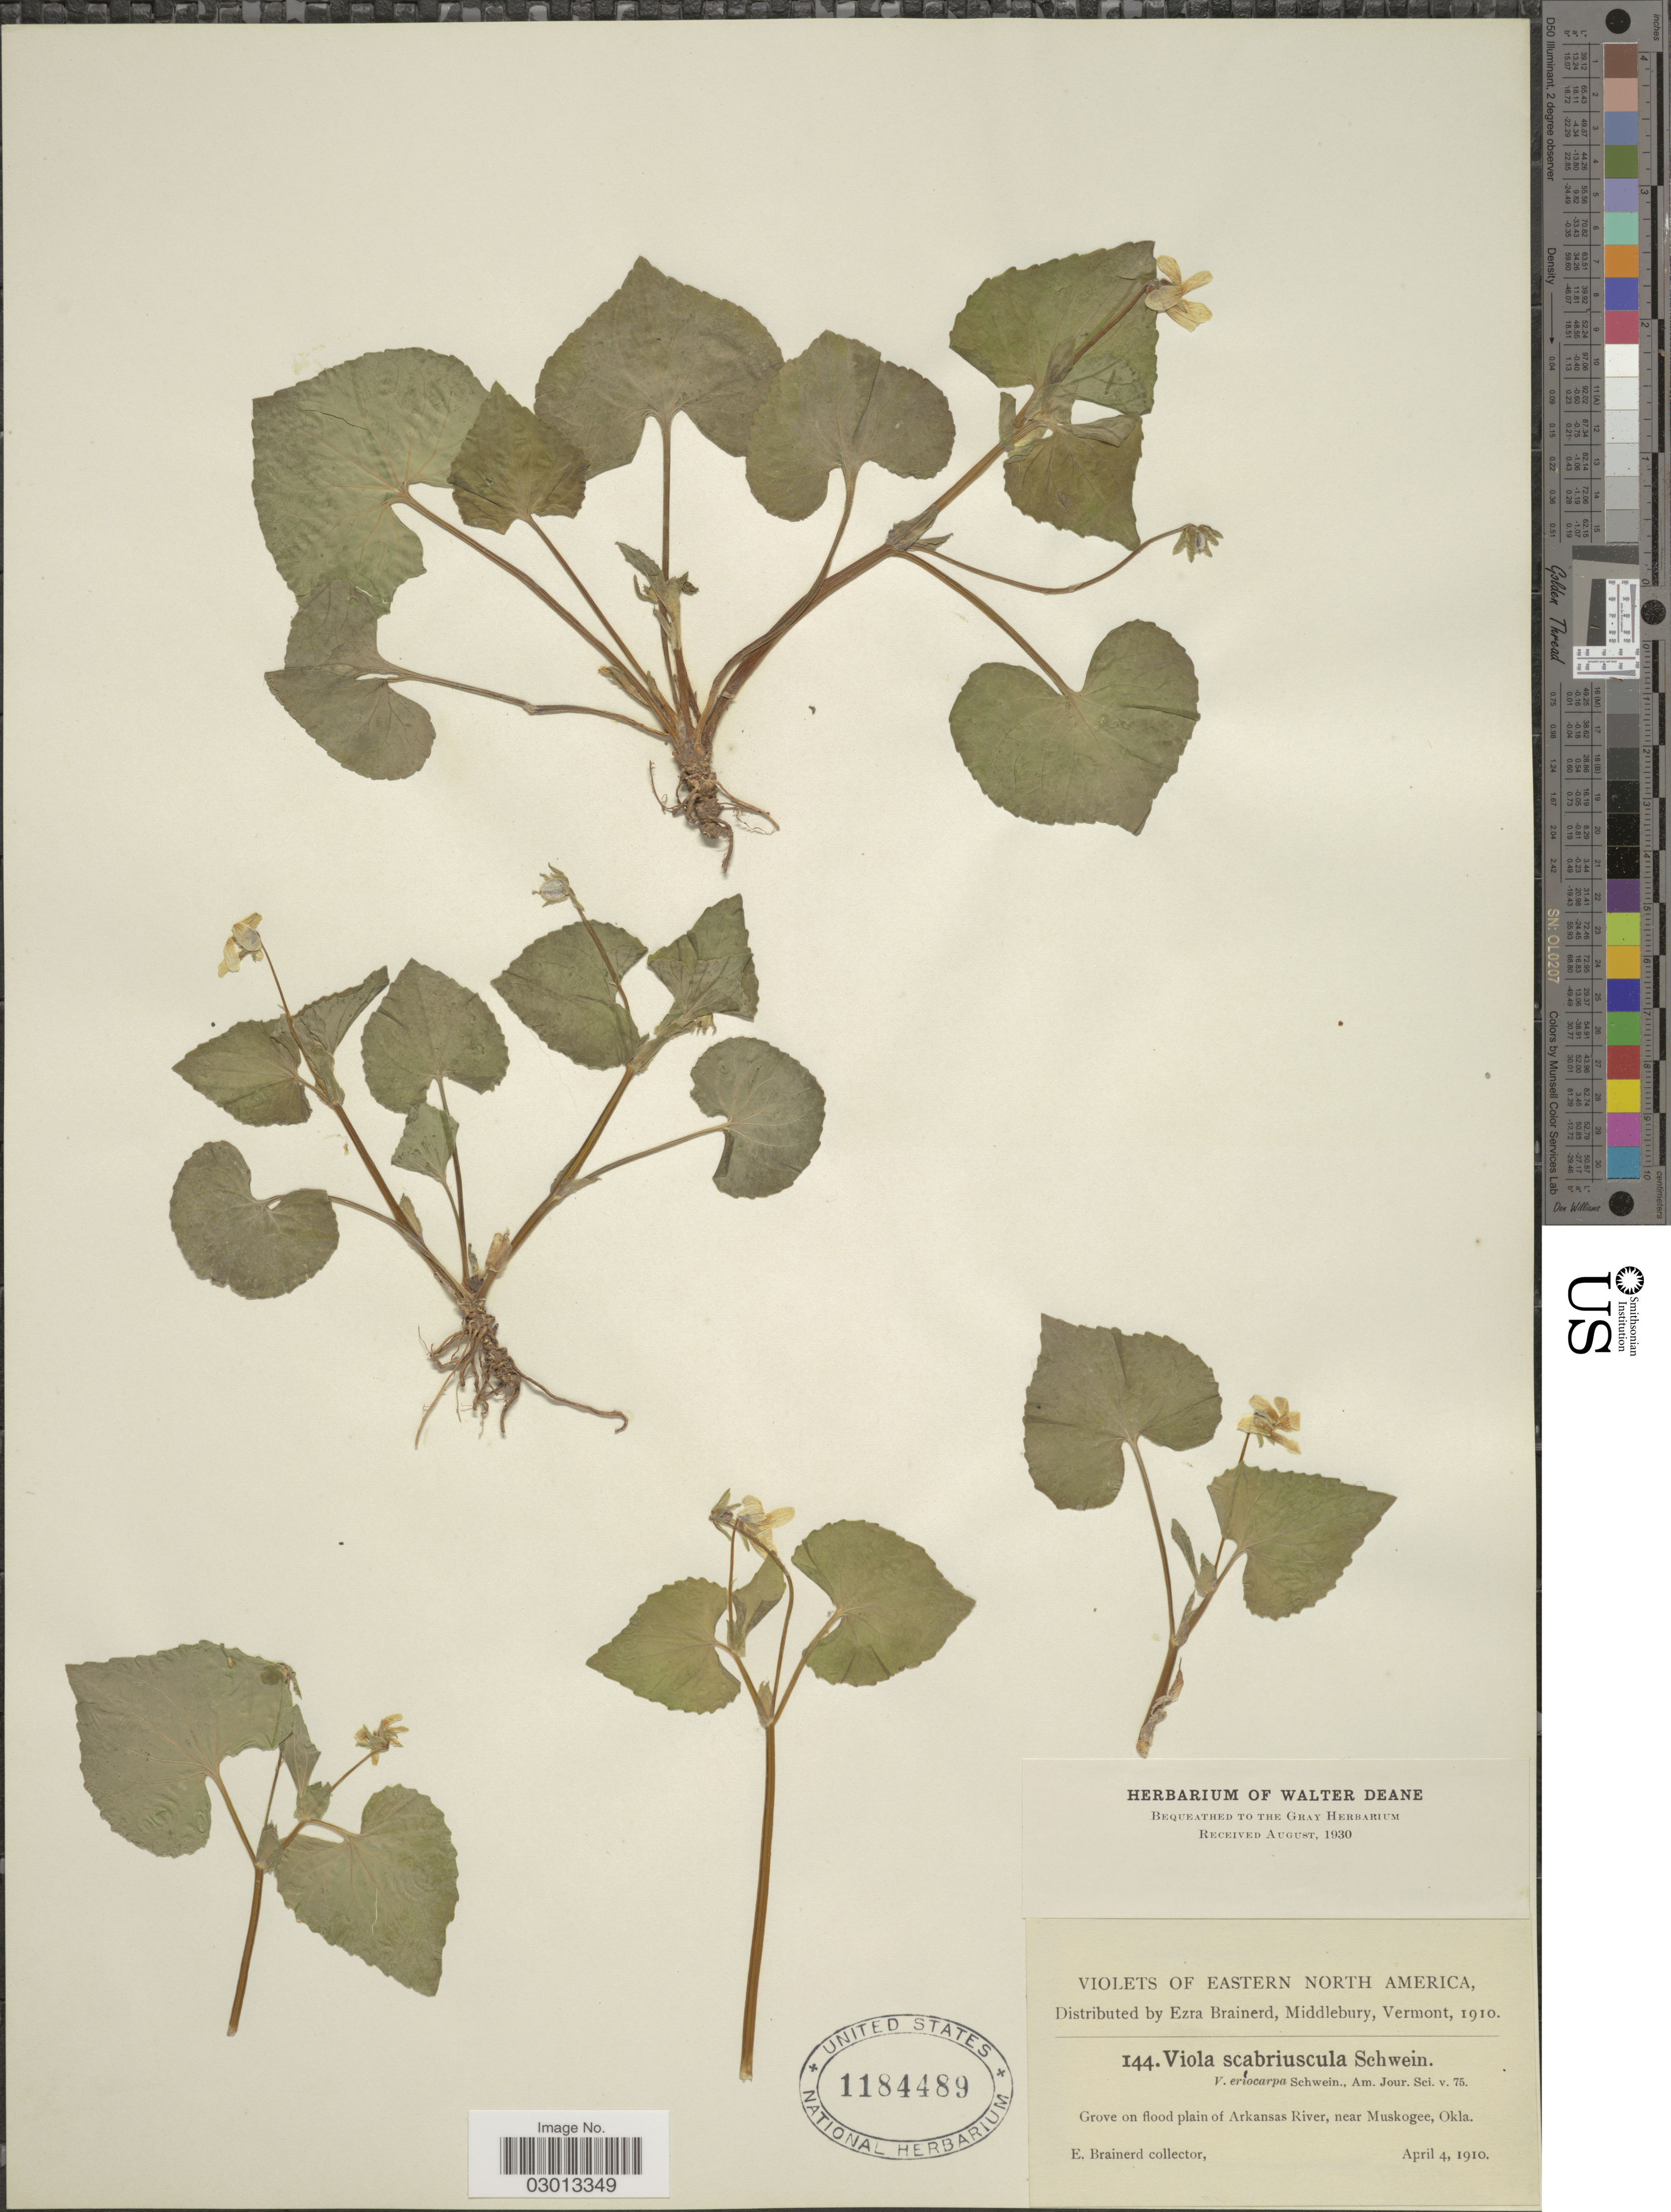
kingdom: Plantae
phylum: Tracheophyta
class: Magnoliopsida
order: Malpighiales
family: Violaceae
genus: Viola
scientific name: Viola pensylvanica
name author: Michx.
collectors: E. Brainerd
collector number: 144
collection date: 1910-04-04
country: United States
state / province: Oklahoma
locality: Eastern North America. Grove on flood plain of Arkansas River, near Muskogee.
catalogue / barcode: US 1184489